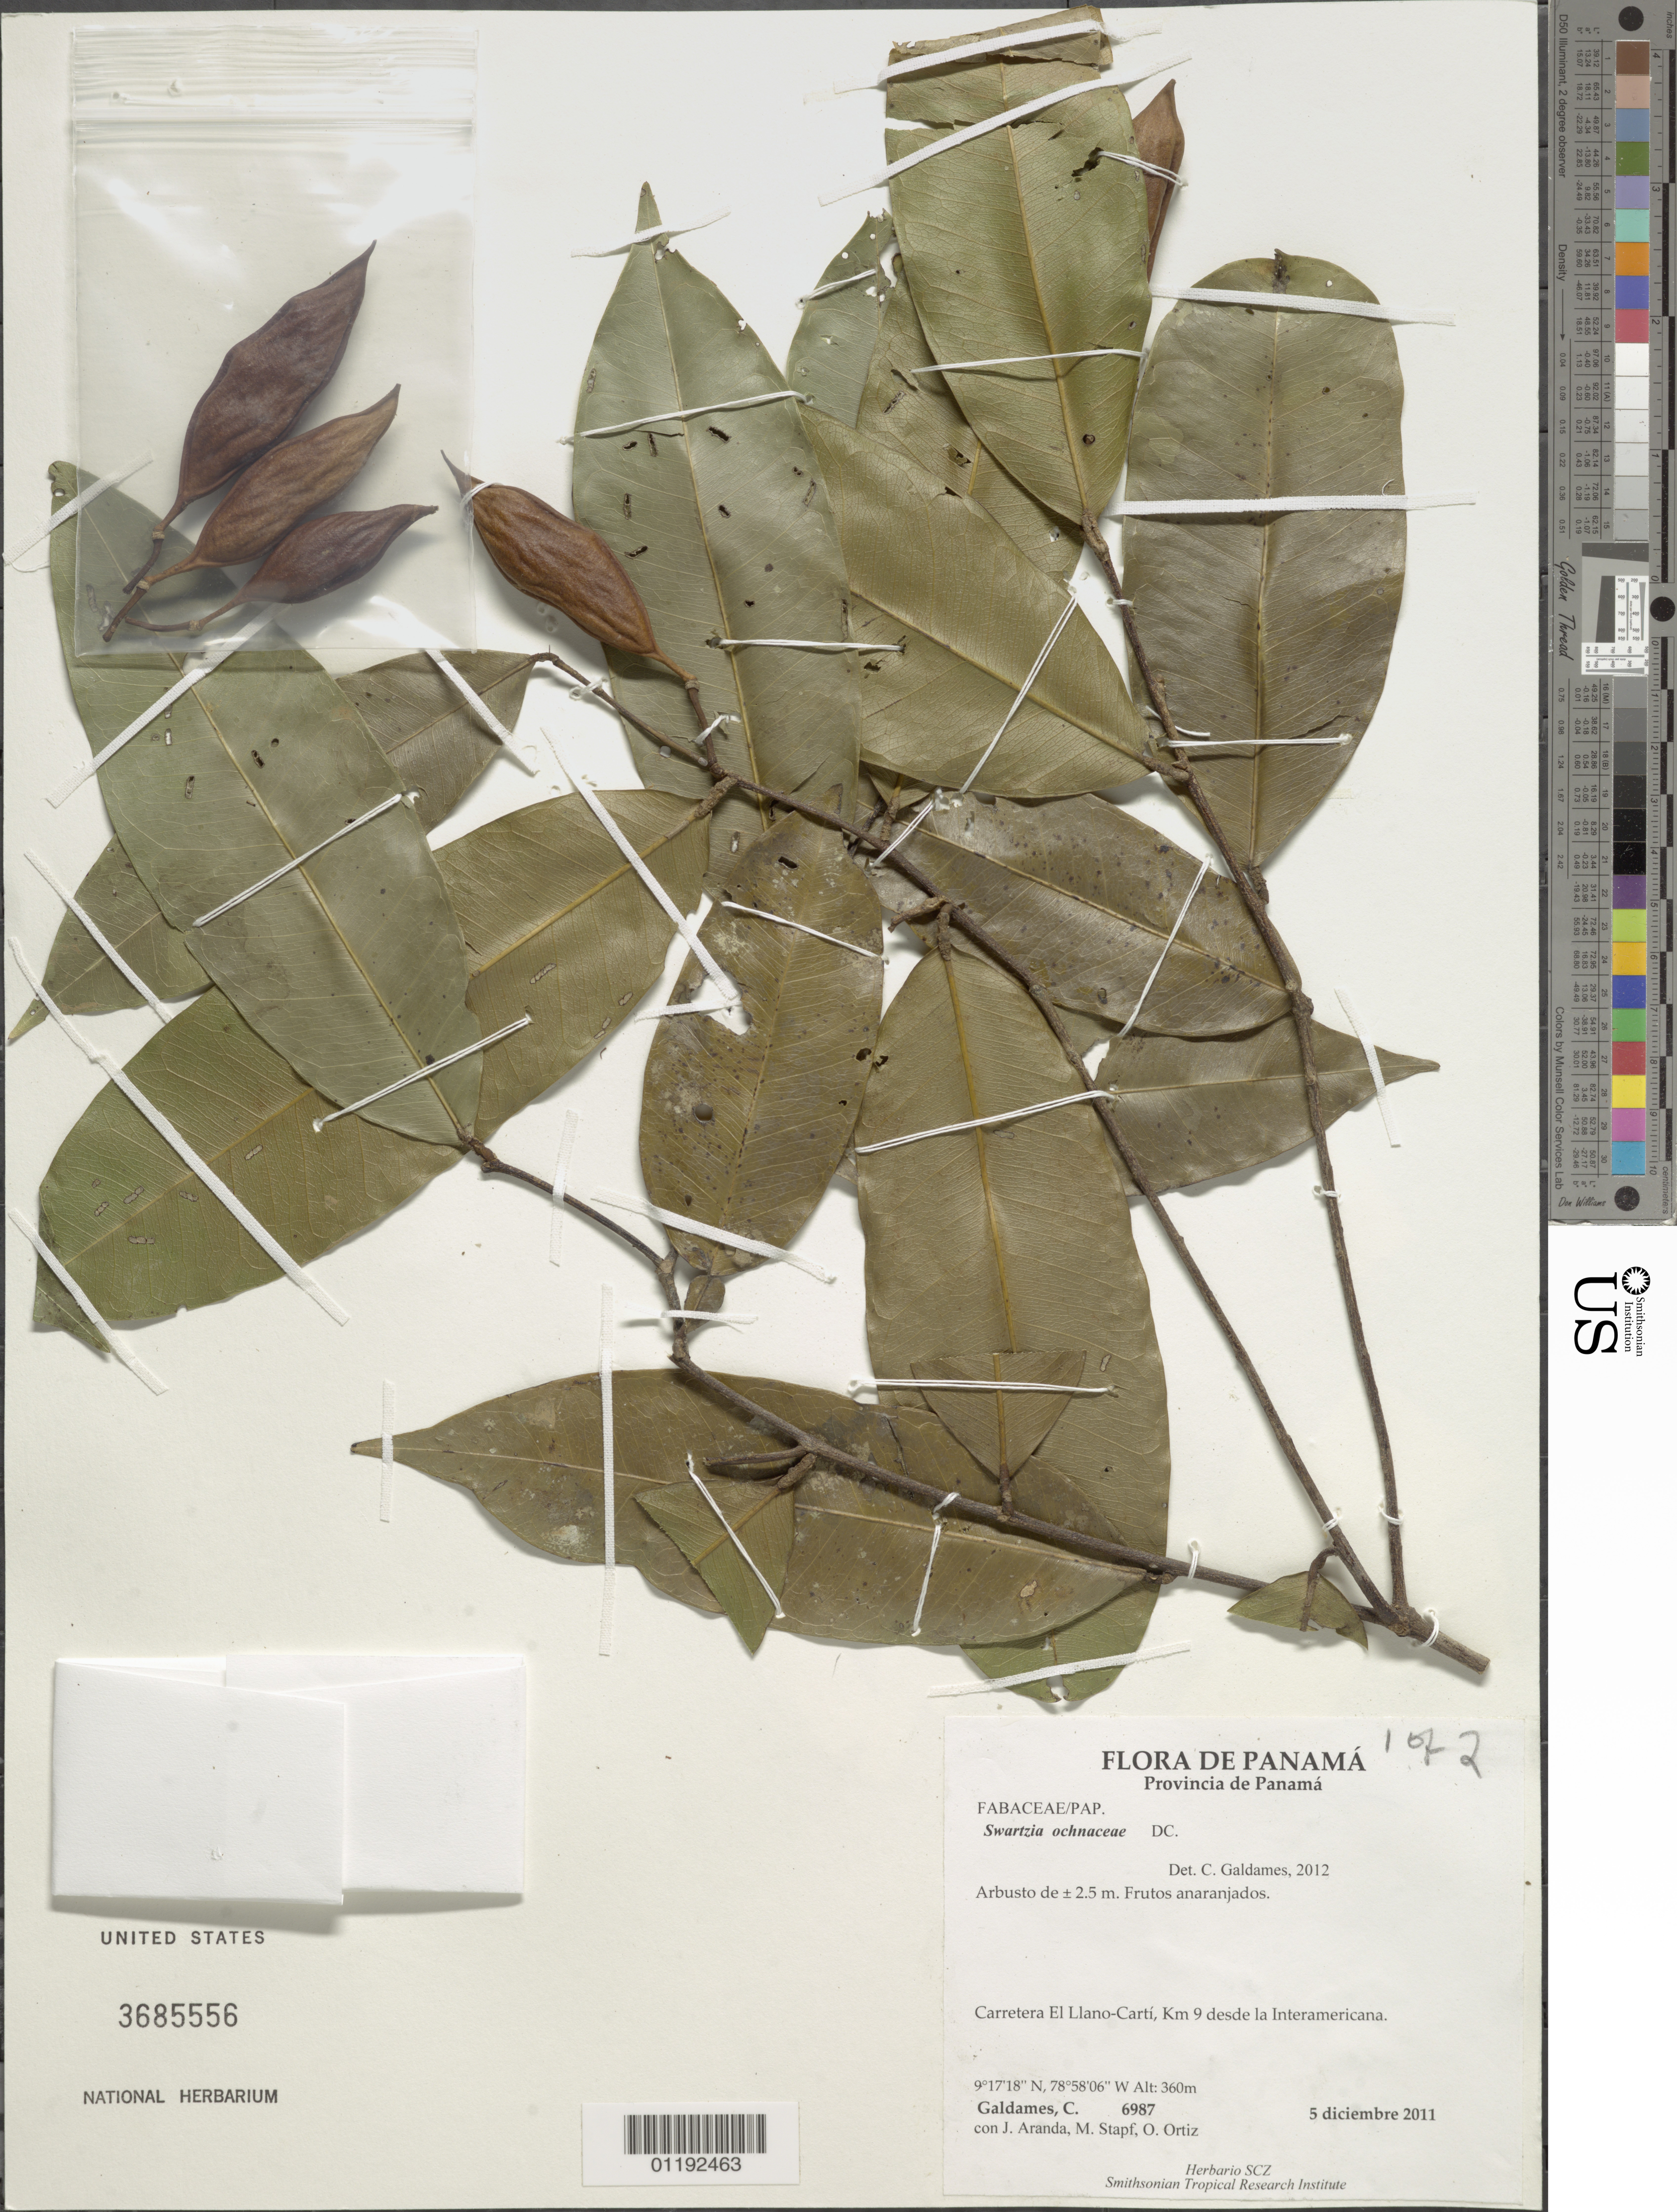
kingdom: Plantae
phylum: Tracheophyta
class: Magnoliopsida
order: Fabales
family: Fabaceae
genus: Swartzia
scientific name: Swartzia ochnacea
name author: DC.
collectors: C. Galdames, M. Stapf, J. Aranda & O. O. Ortiz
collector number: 6987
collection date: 2011-12-05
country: Panama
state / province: Panamá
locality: Carretera El Llano- Carti, km 9 desde la Interamericana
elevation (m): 360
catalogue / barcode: US 3685556